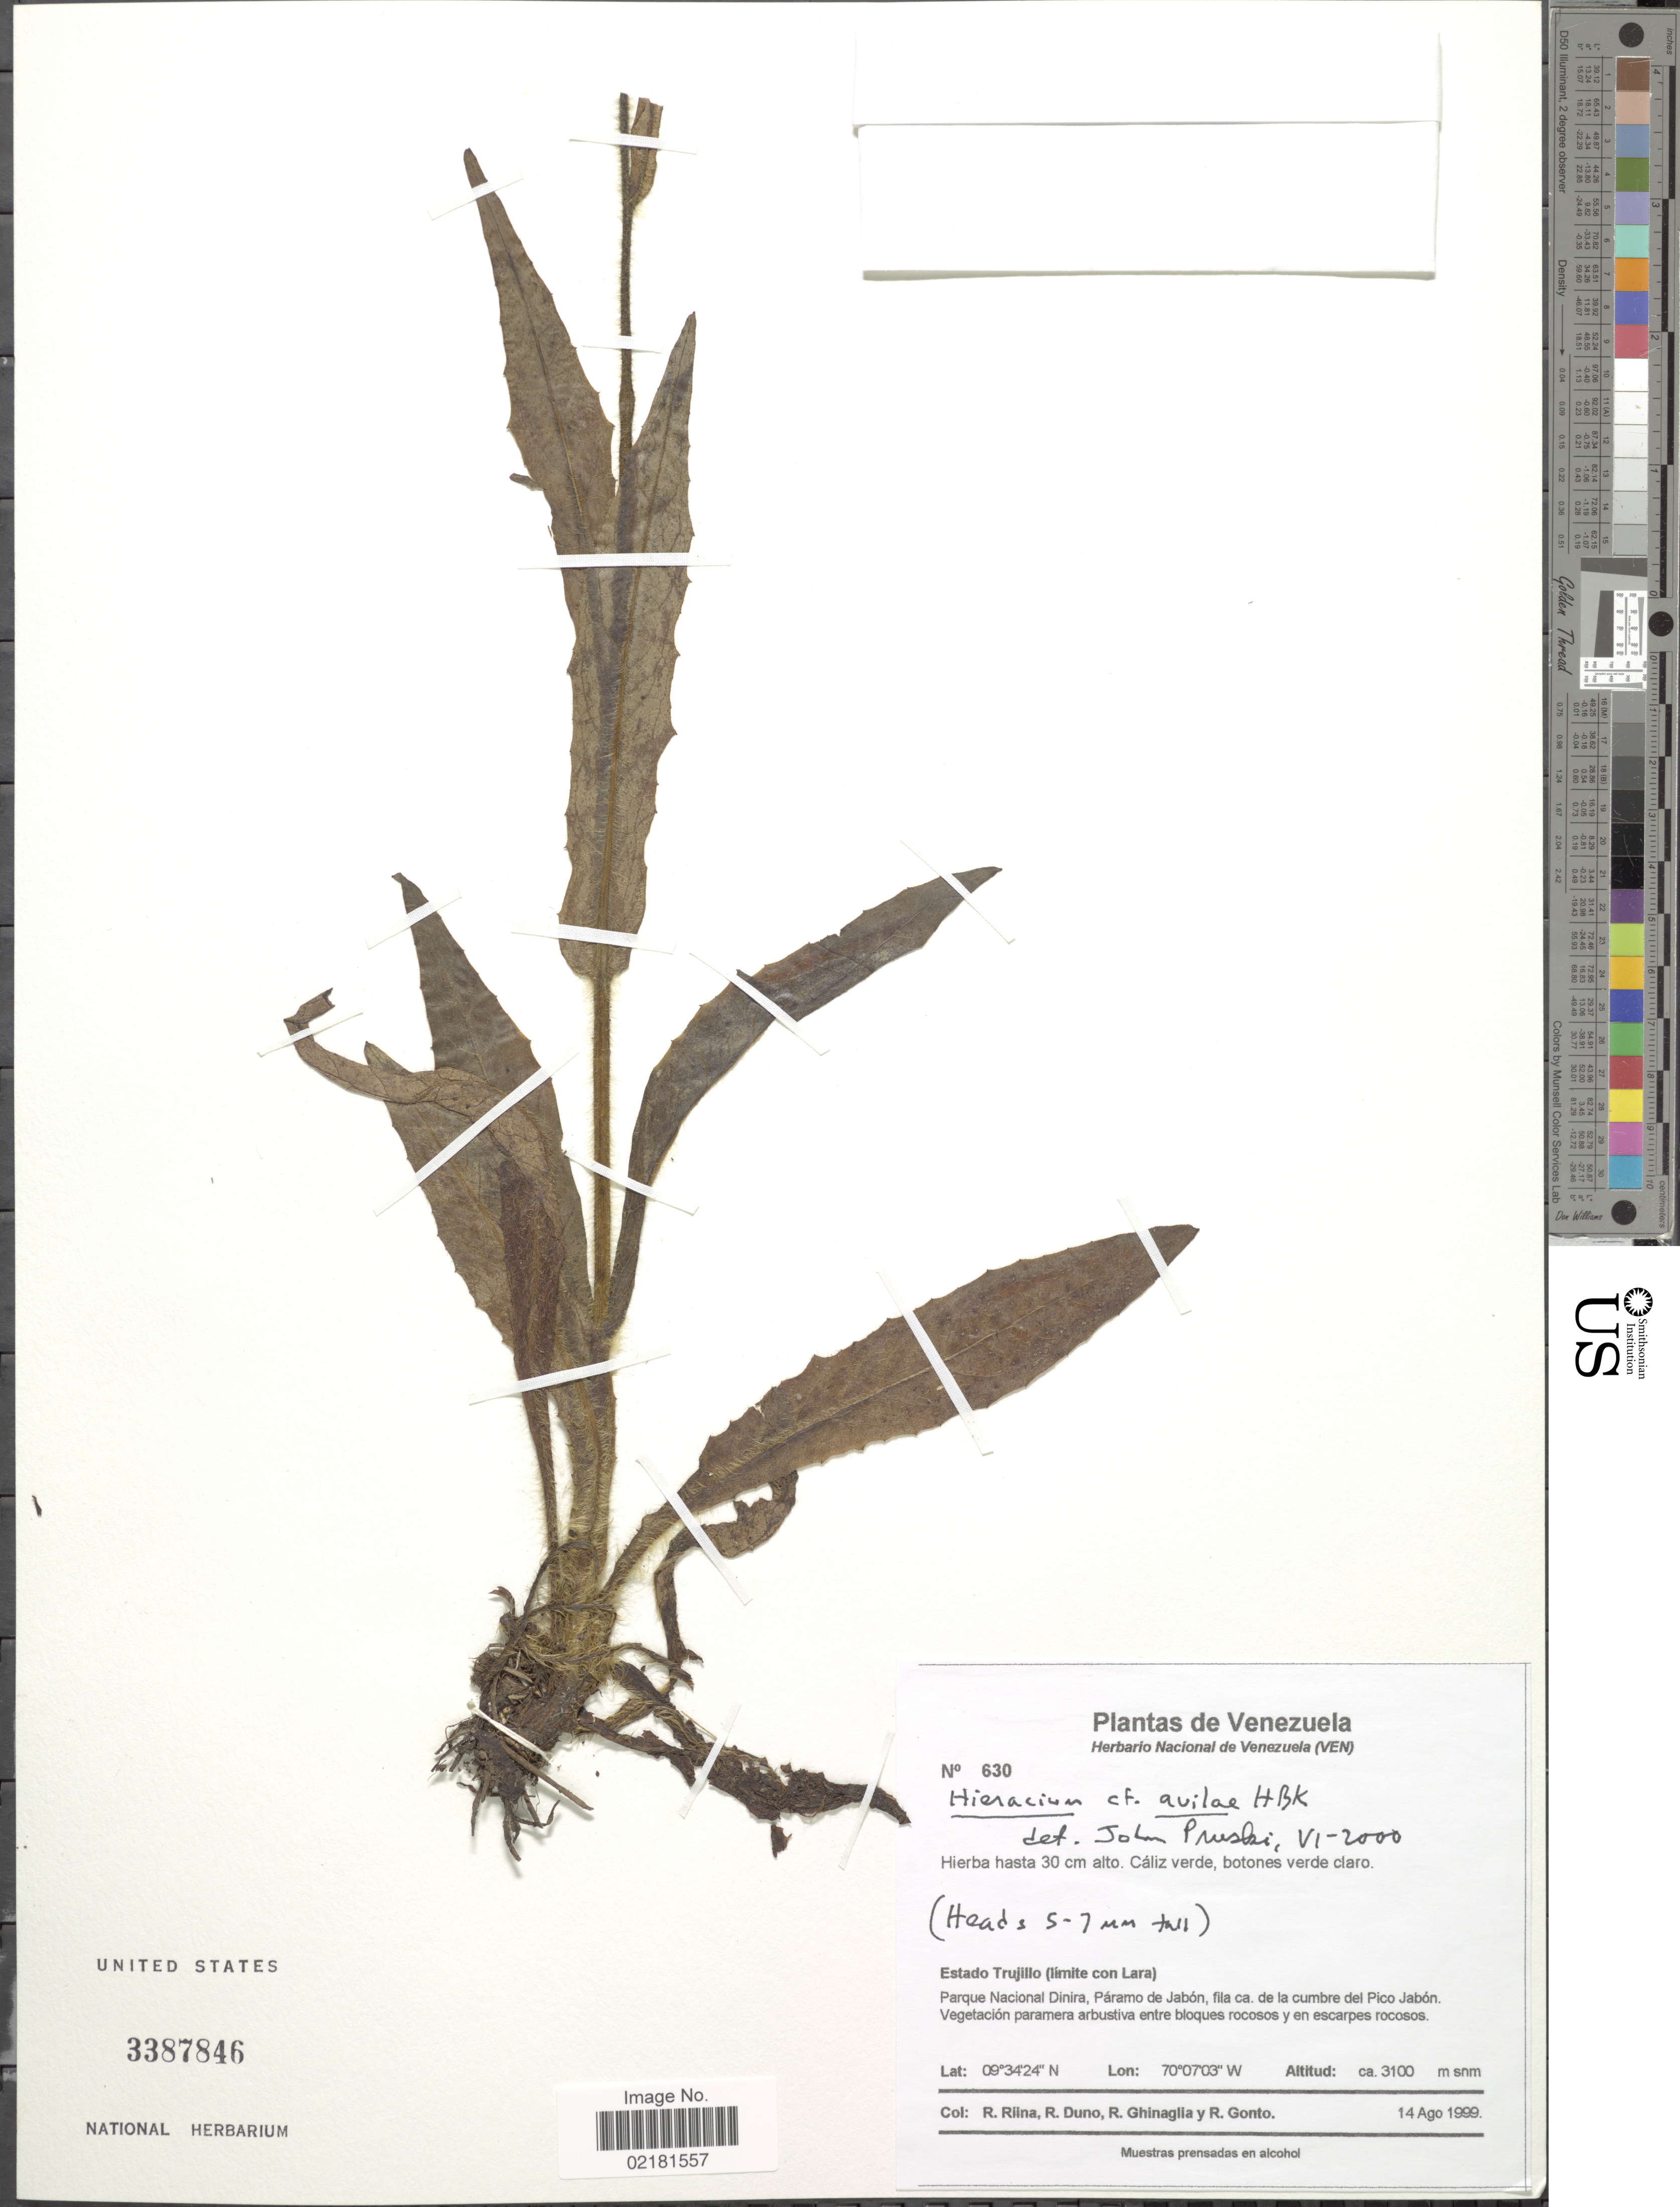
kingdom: Plantae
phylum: Tracheophyta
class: Magnoliopsida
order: Asterales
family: Asteraceae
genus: Hieracium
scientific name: Hieracium avilae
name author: Kunth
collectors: R. Riina, R. Duno de Stefano, R. Ghinaglia & R. Gonto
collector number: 630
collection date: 1999-08-14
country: Venezuela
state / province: Trujillo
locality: (limite con Lara), Parque Nacional Dinira, Paramo de Jabon, fila ca. de la cumbre del Pico Jabon.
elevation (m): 3100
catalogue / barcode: US 3387846